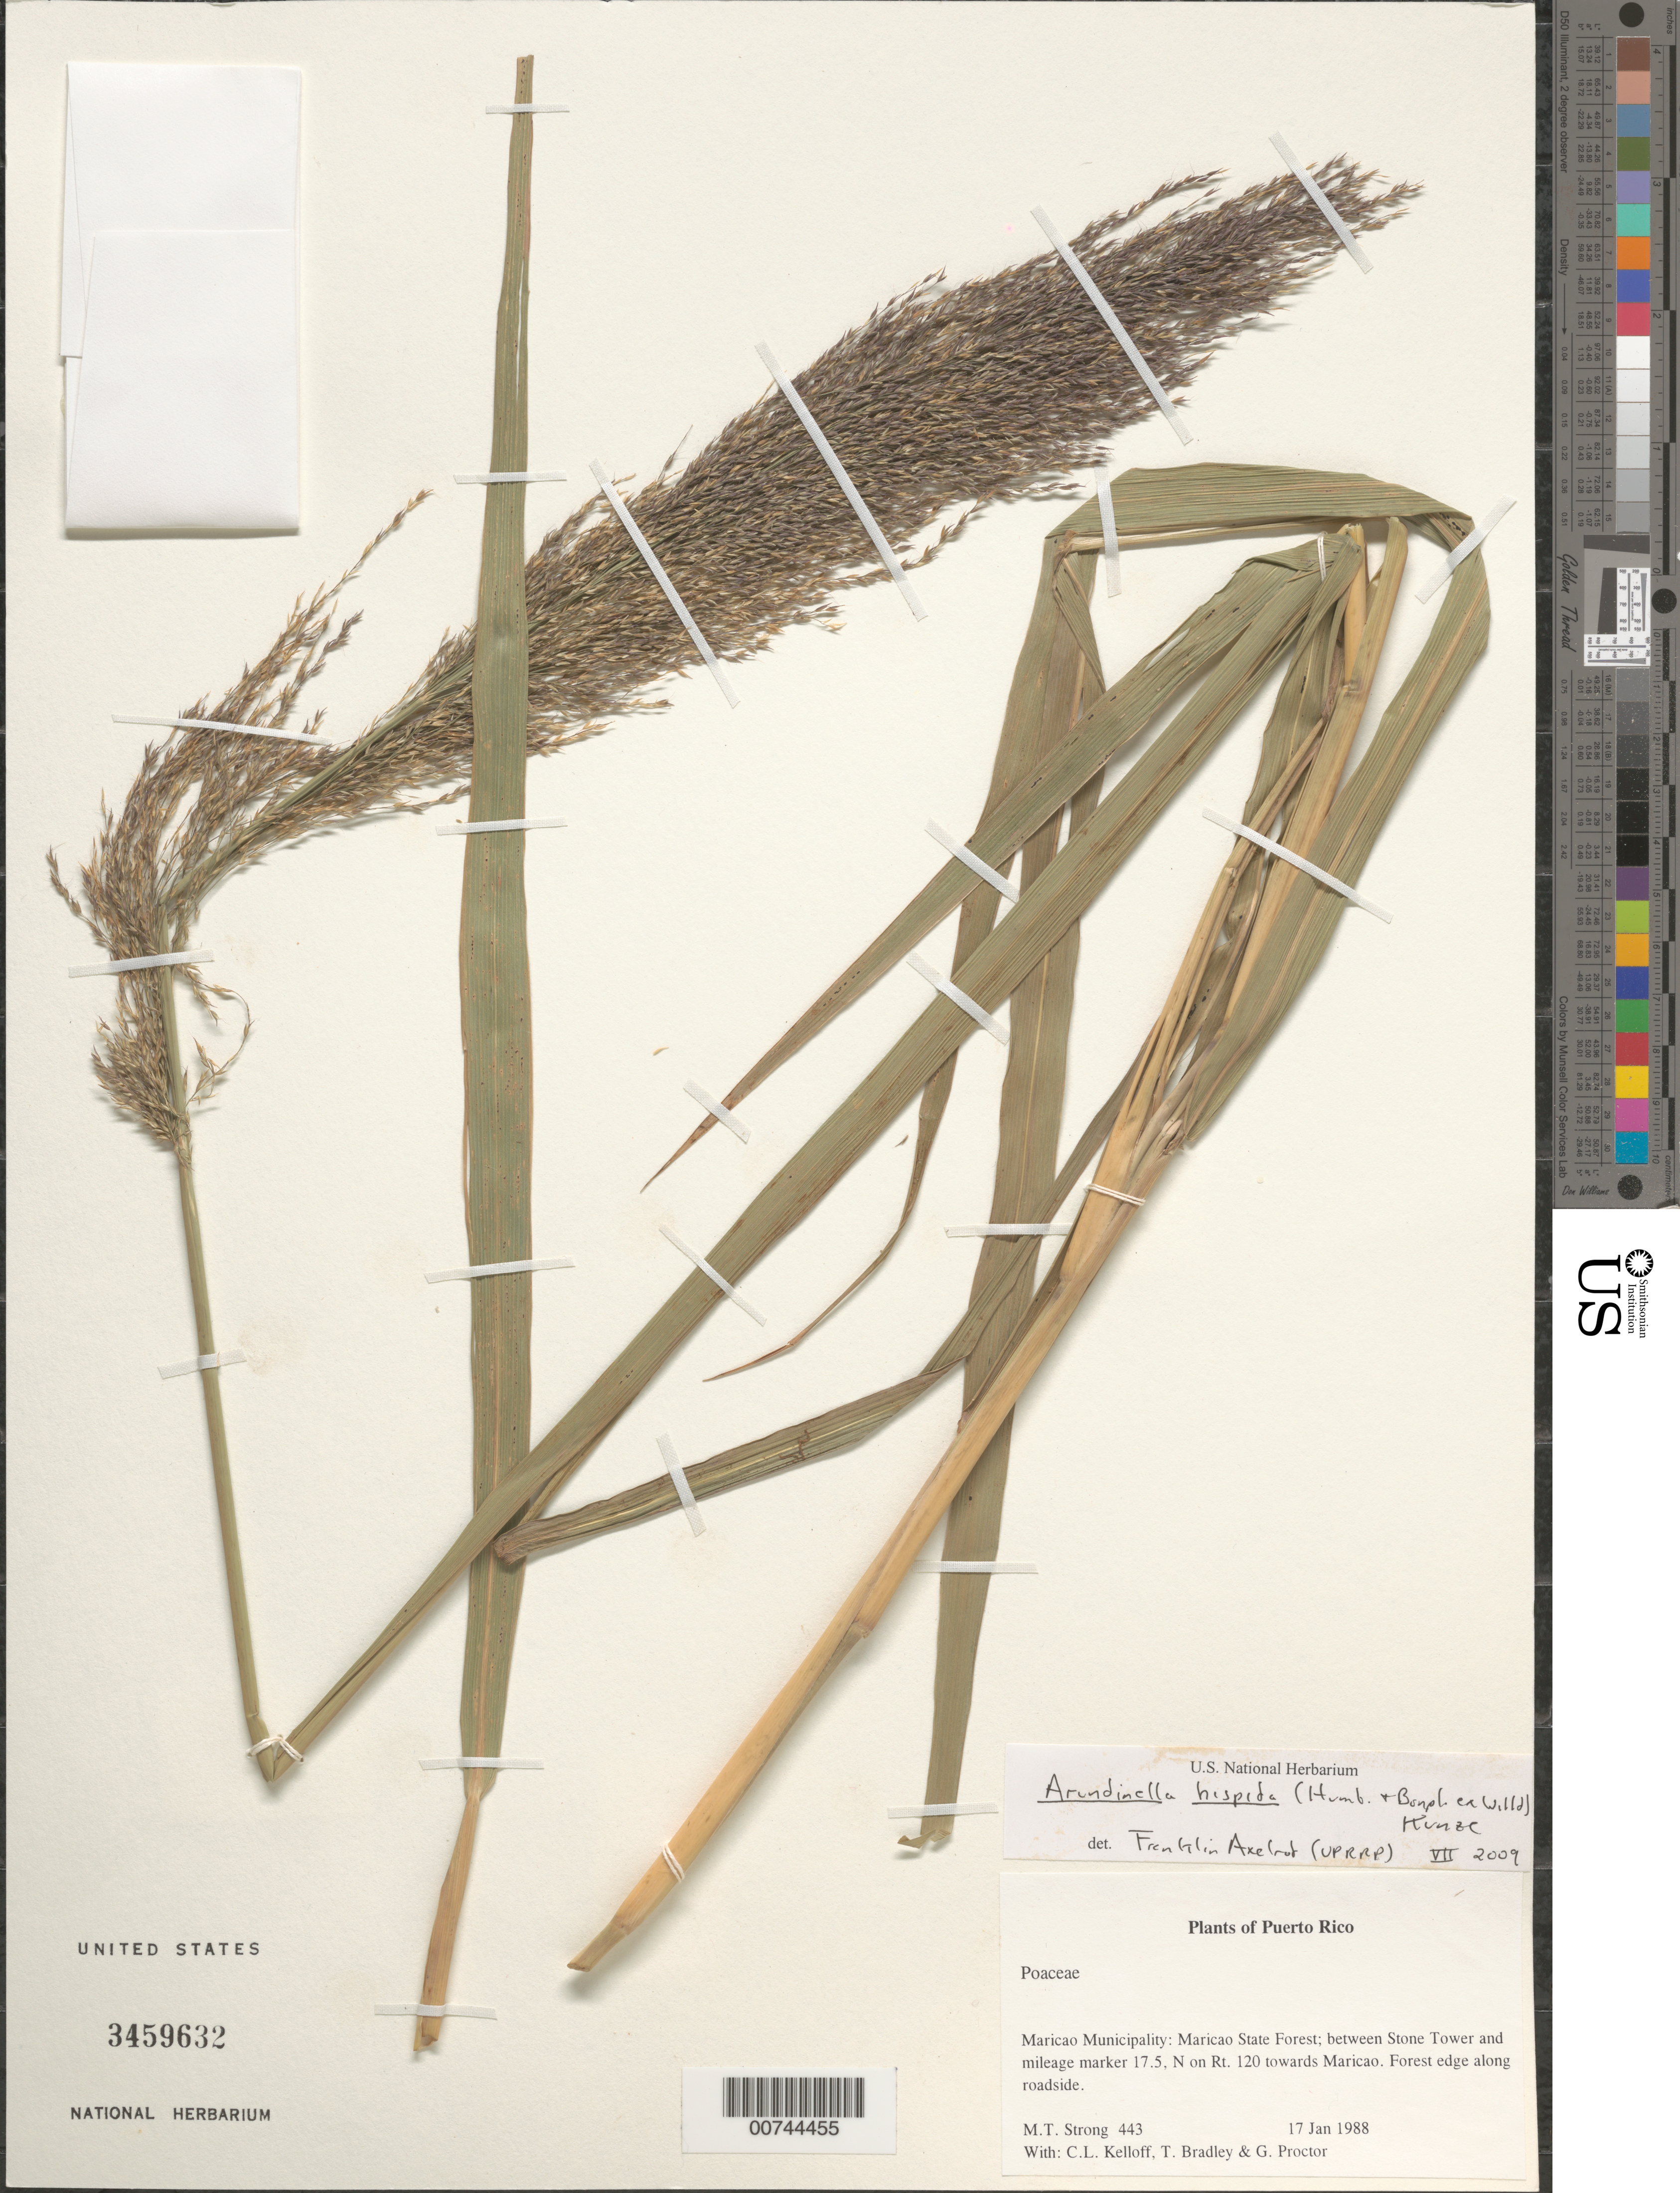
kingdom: Plantae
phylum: Tracheophyta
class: Liliopsida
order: Poales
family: Poaceae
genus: Arundinella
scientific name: Arundinella hispida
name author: (Humb. & Bonpl. ex Willd.) Kuntze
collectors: M. T. Strong, C. L. Kelloff, T. Bradley & G. Proctor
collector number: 443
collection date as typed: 17 Jan 1988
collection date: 1988-01-17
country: Puerto Rico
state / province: Maricao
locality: Mun. Maricao: Maricao State Forest, between Stone Tower and mileage marker 17.5, N on Rt. 120 towards Maricao.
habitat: Forest edge along roadside.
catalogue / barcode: US 3459632